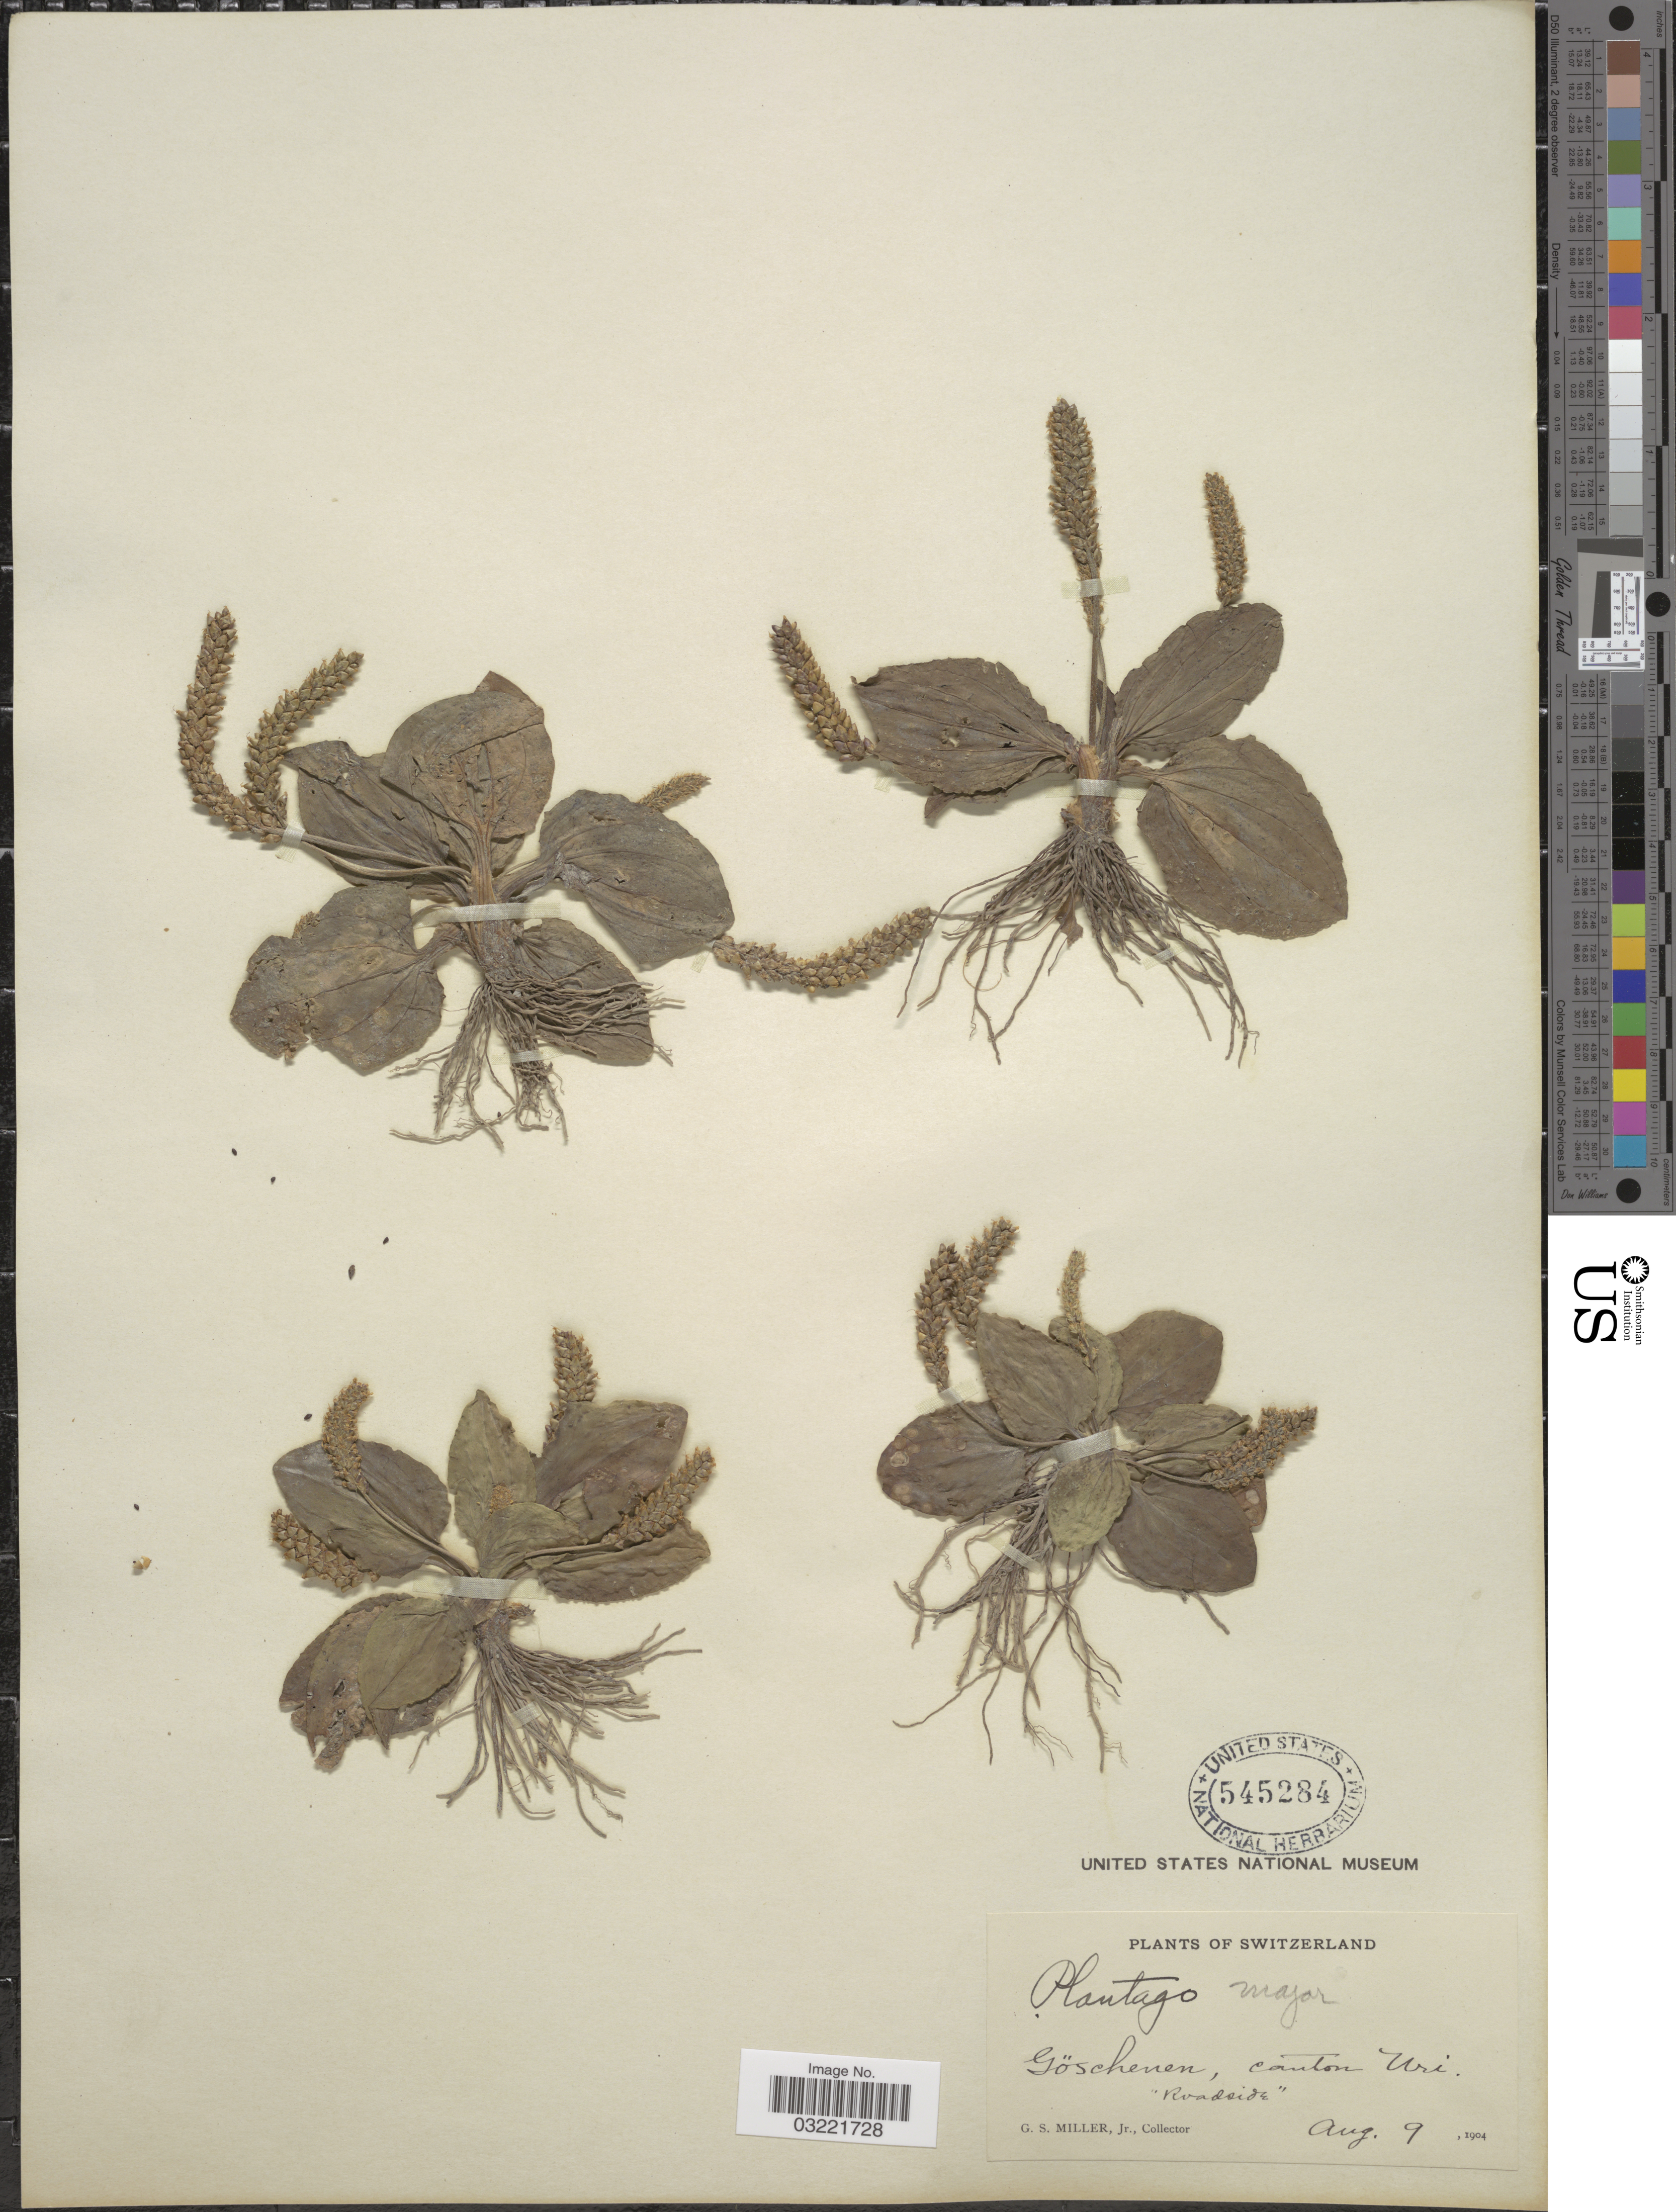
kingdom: Plantae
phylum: Tracheophyta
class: Magnoliopsida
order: Lamiales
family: Plantaginaceae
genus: Plantago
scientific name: Plantago major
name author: L.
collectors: G. S. Miller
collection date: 1904-08-09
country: Switzerland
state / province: Uri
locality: Göschenen, canton Uri. "Roadside".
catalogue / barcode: US 545284